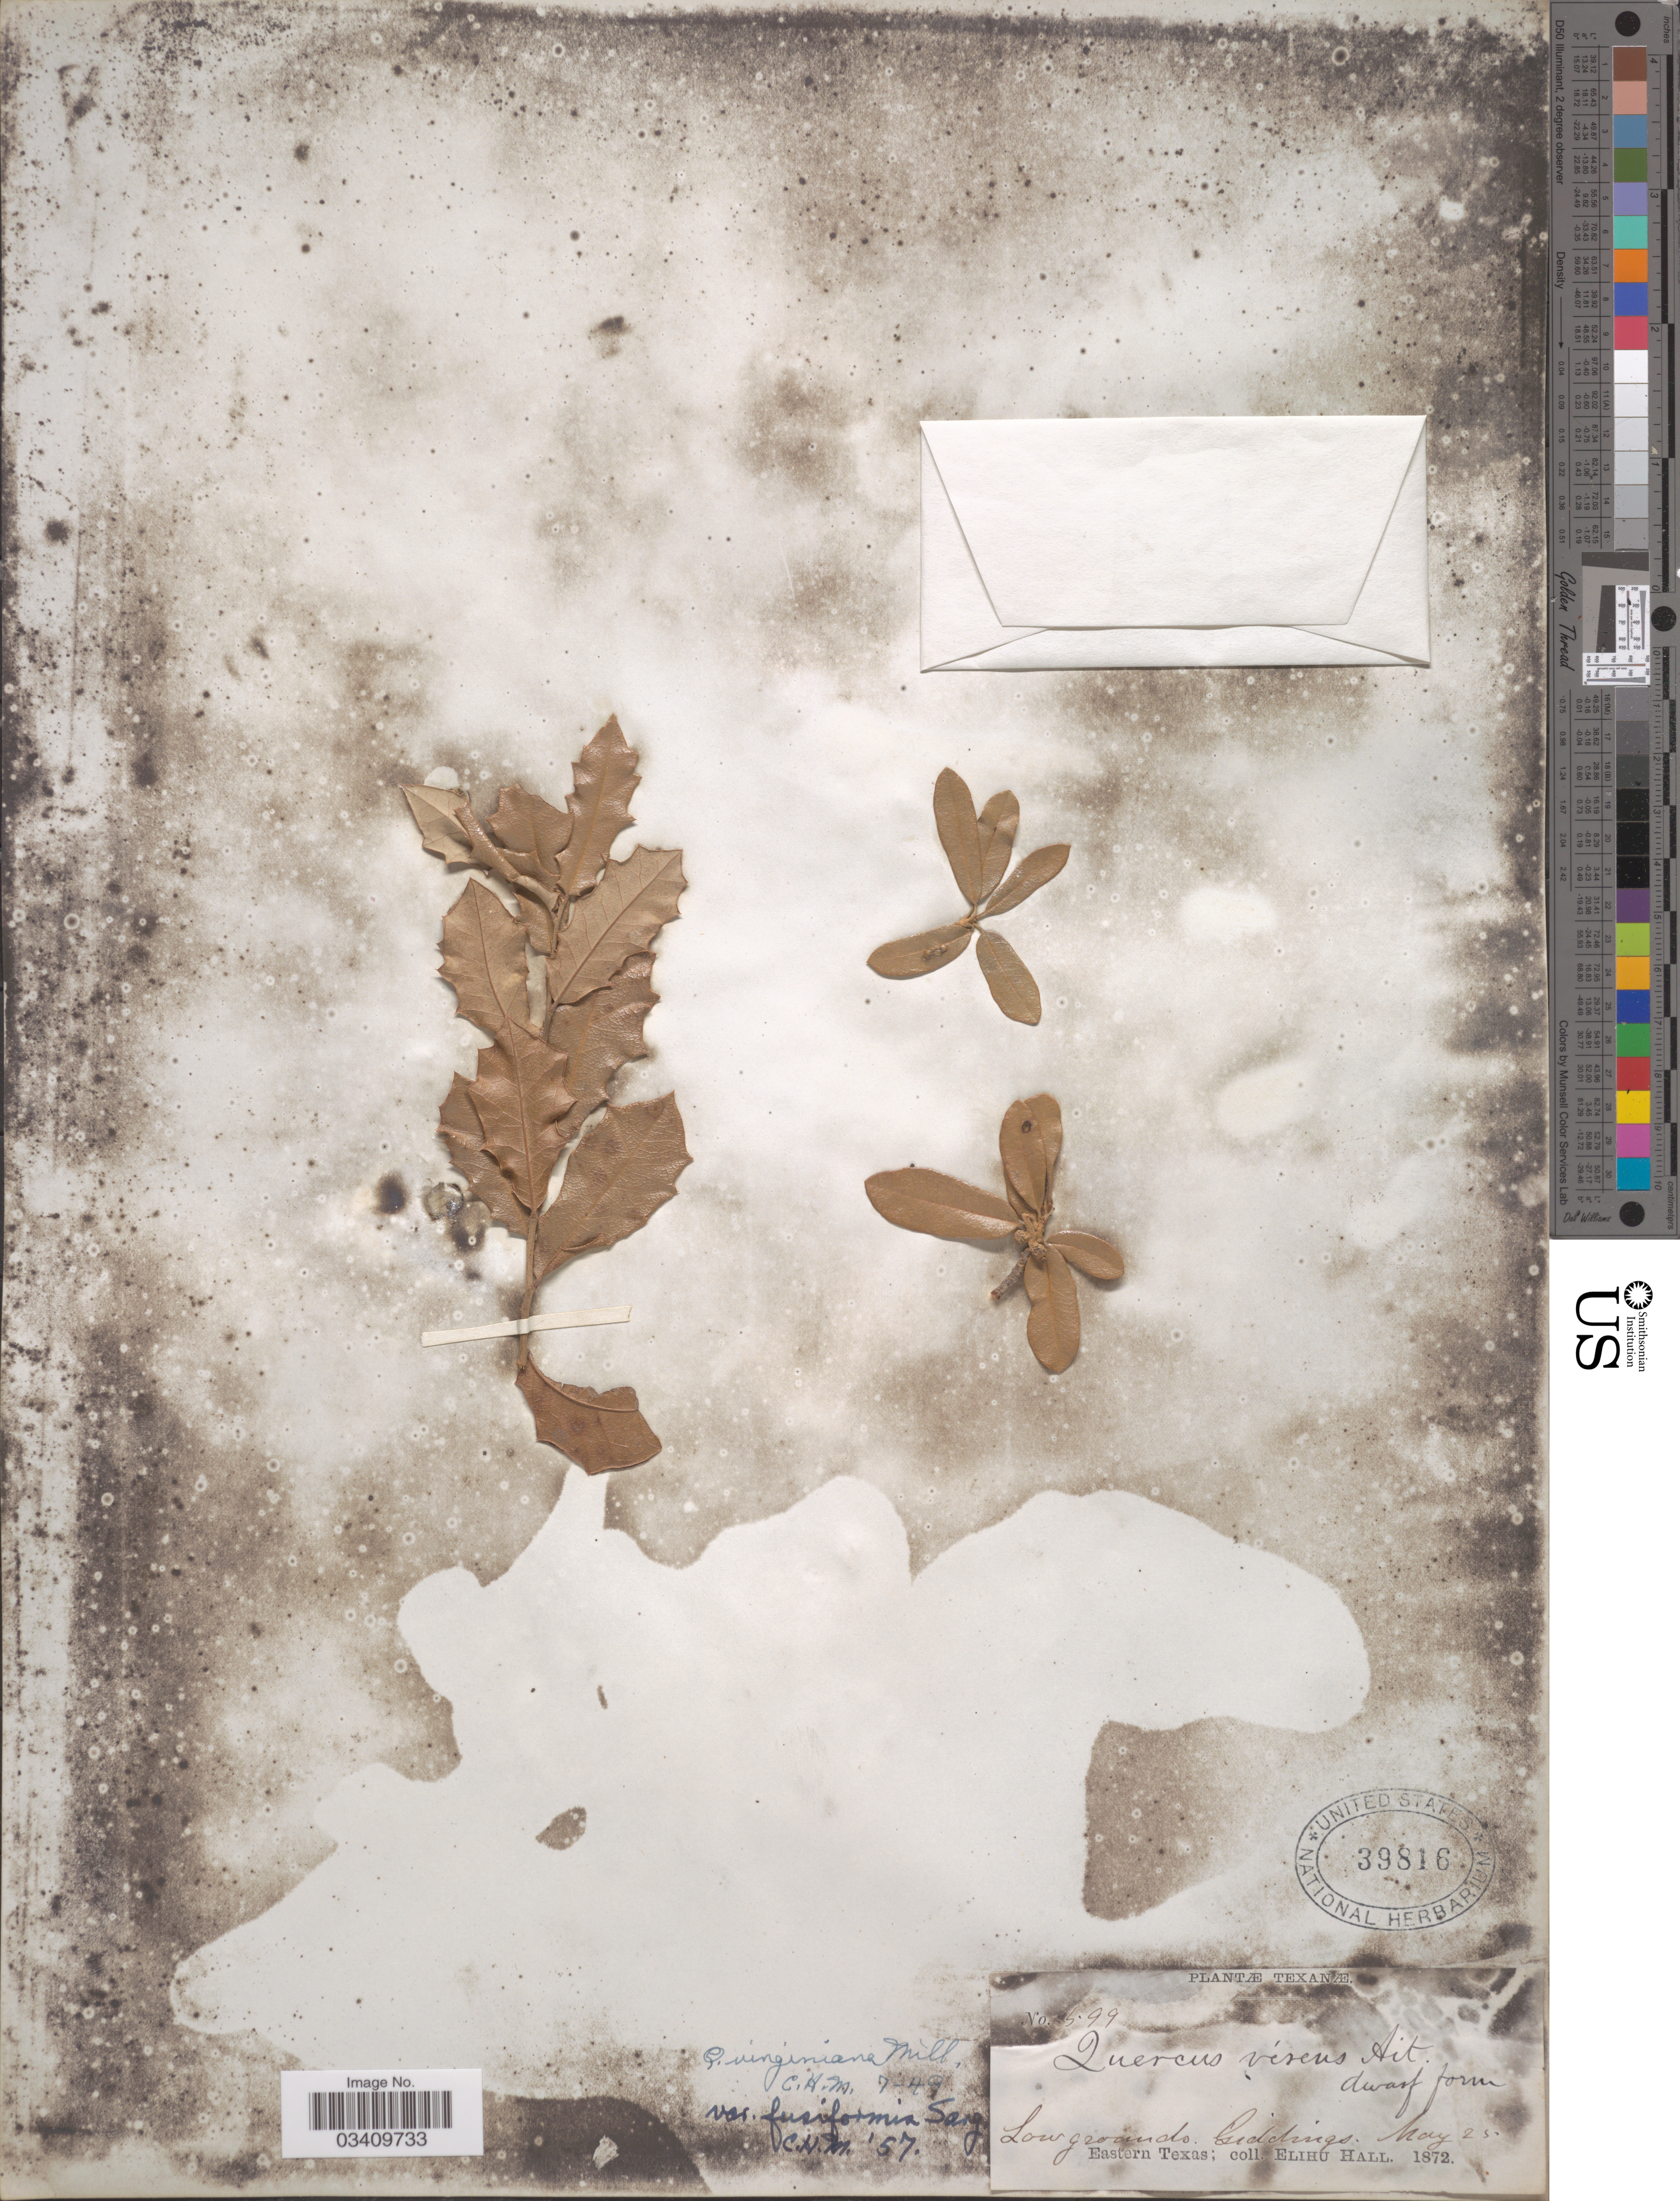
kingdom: Plantae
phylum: Tracheophyta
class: Magnoliopsida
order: Fagales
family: Fagaceae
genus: Quercus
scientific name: Quercus virginiana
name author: Mill.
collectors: E. Hall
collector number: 599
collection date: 1872-05-25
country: United States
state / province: Texas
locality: Giddings. Eastern Texas.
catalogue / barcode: US 39816